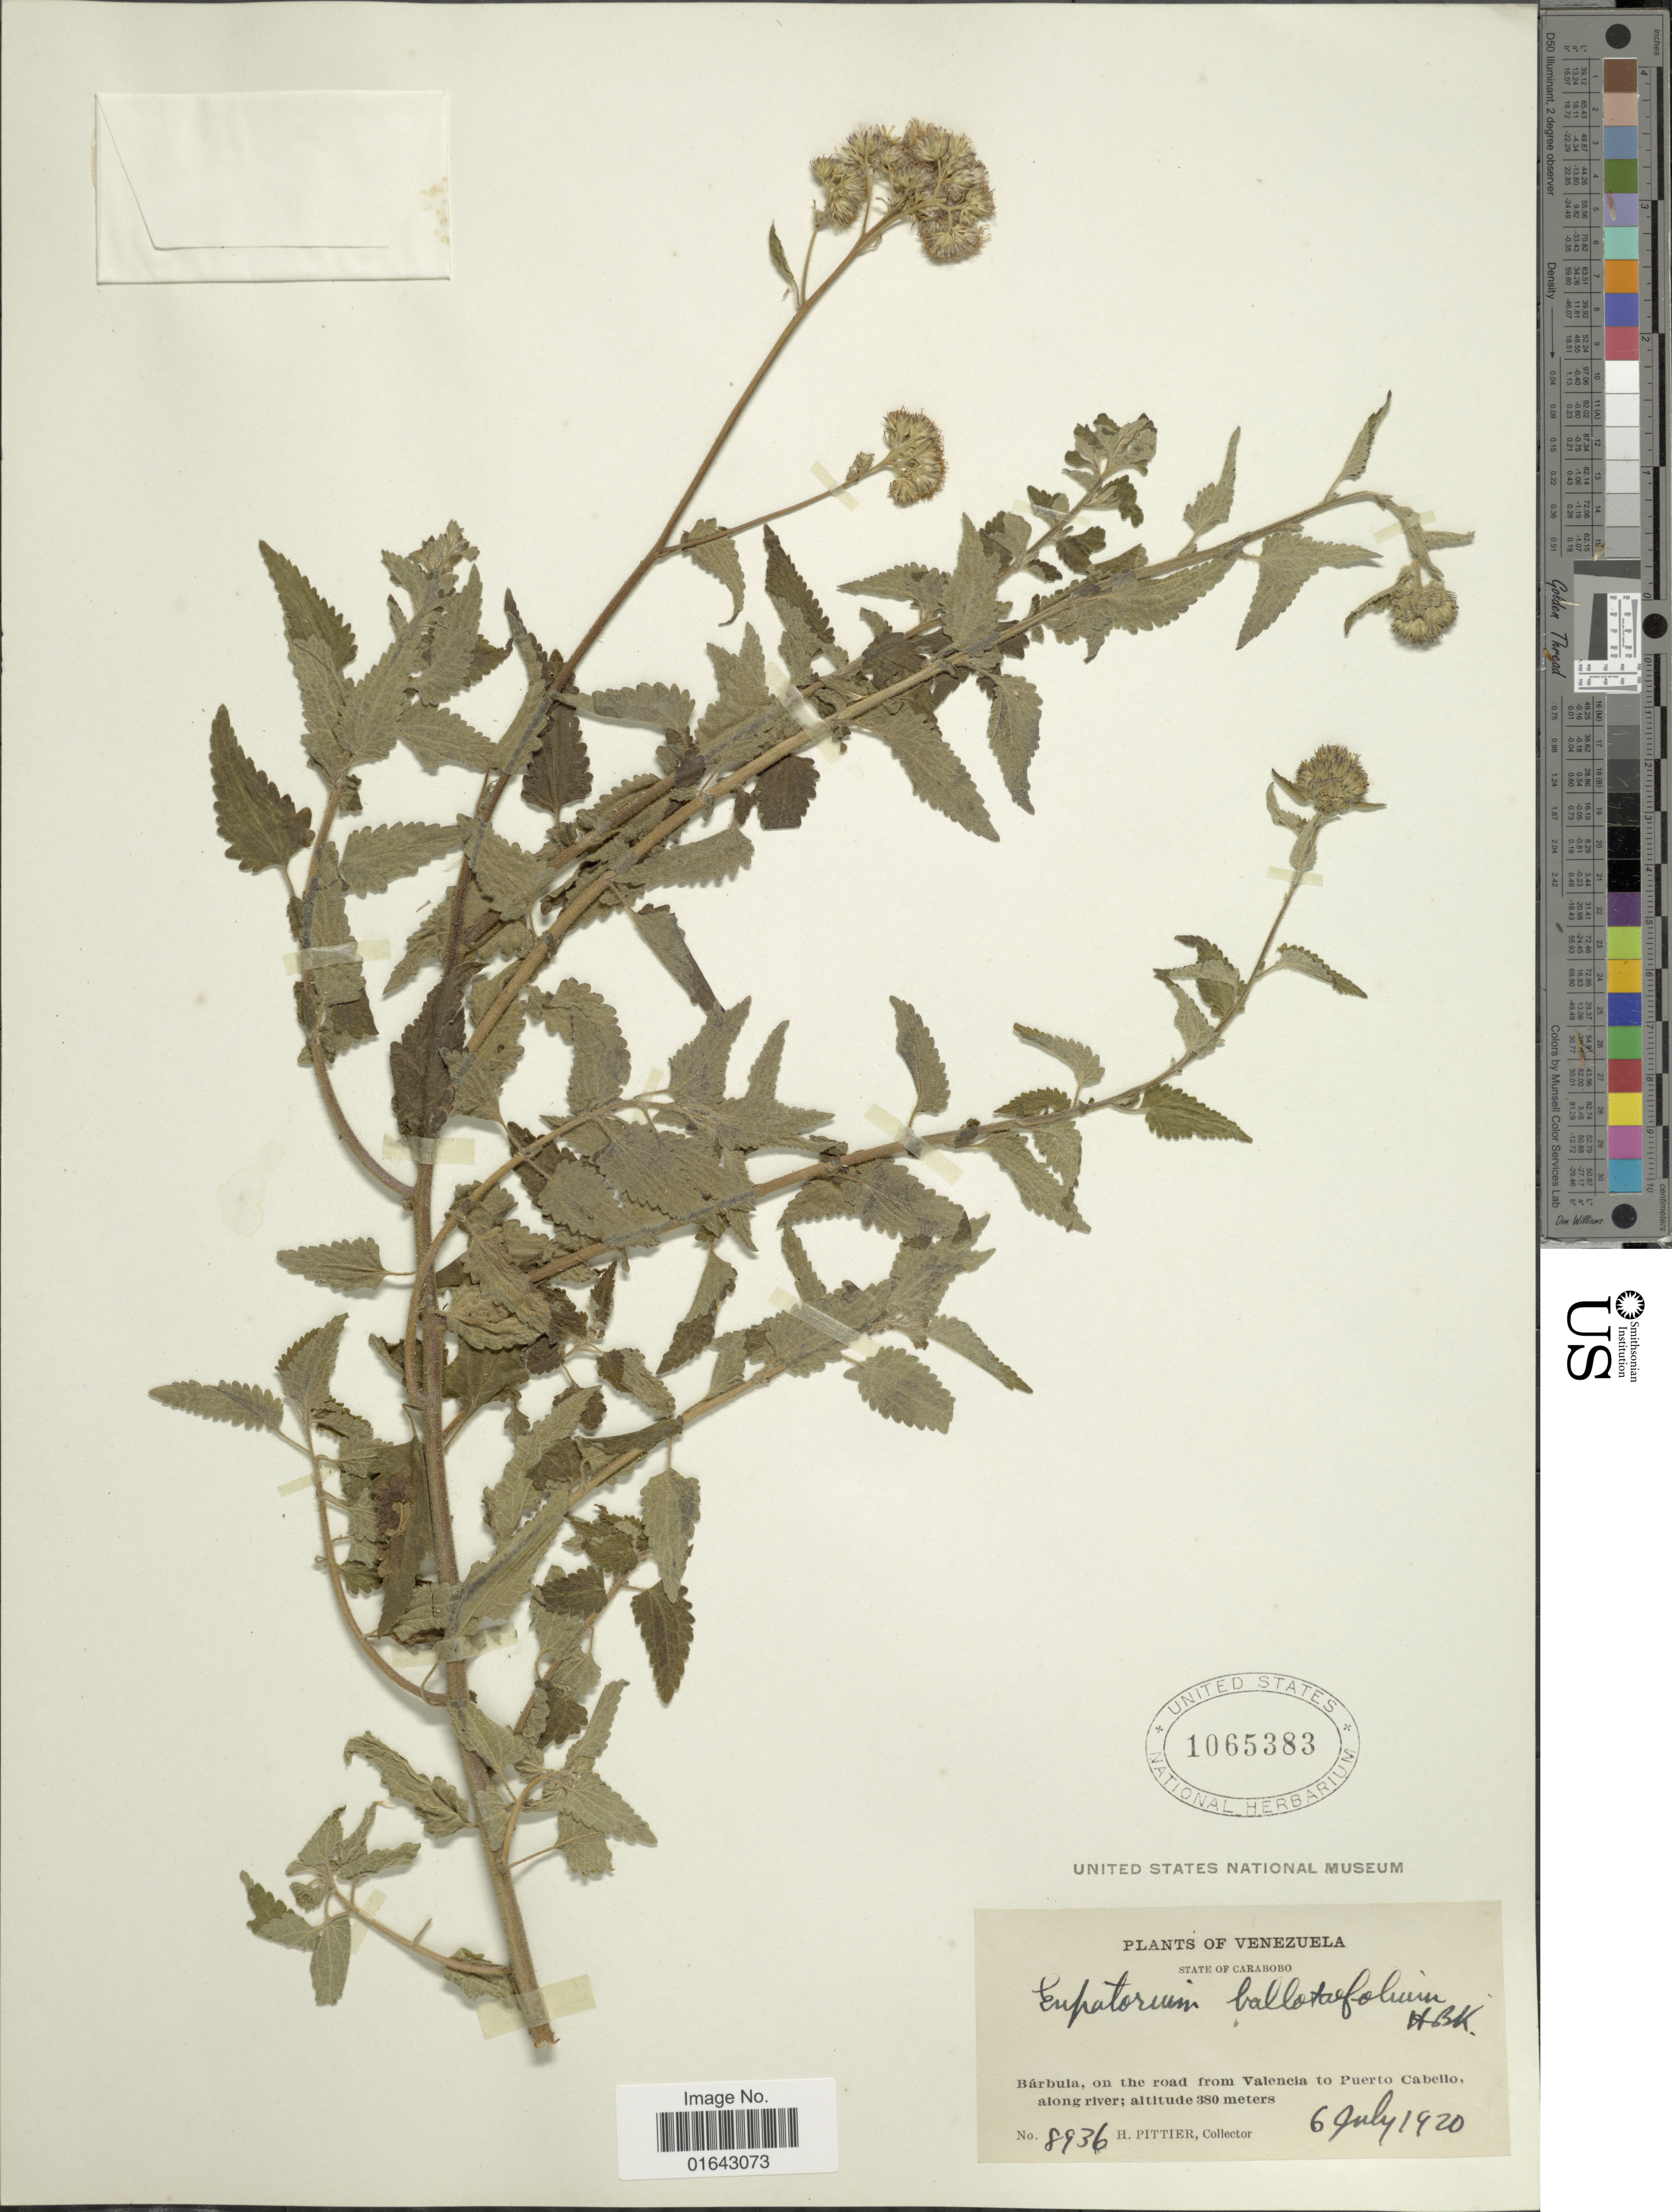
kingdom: Plantae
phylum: Tracheophyta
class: Magnoliopsida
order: Asterales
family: Asteraceae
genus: Conocliniopsis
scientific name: Conocliniopsis prasiifolia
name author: (DC.) R.M. King & H. Rob.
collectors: H. F. Pittier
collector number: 8936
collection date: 1920-07-06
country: Venezuela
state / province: Carabobo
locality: State of Carabobo. Bárbula, on the road from Valencia to Puerto Cabello, along river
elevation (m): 380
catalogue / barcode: US 1065383